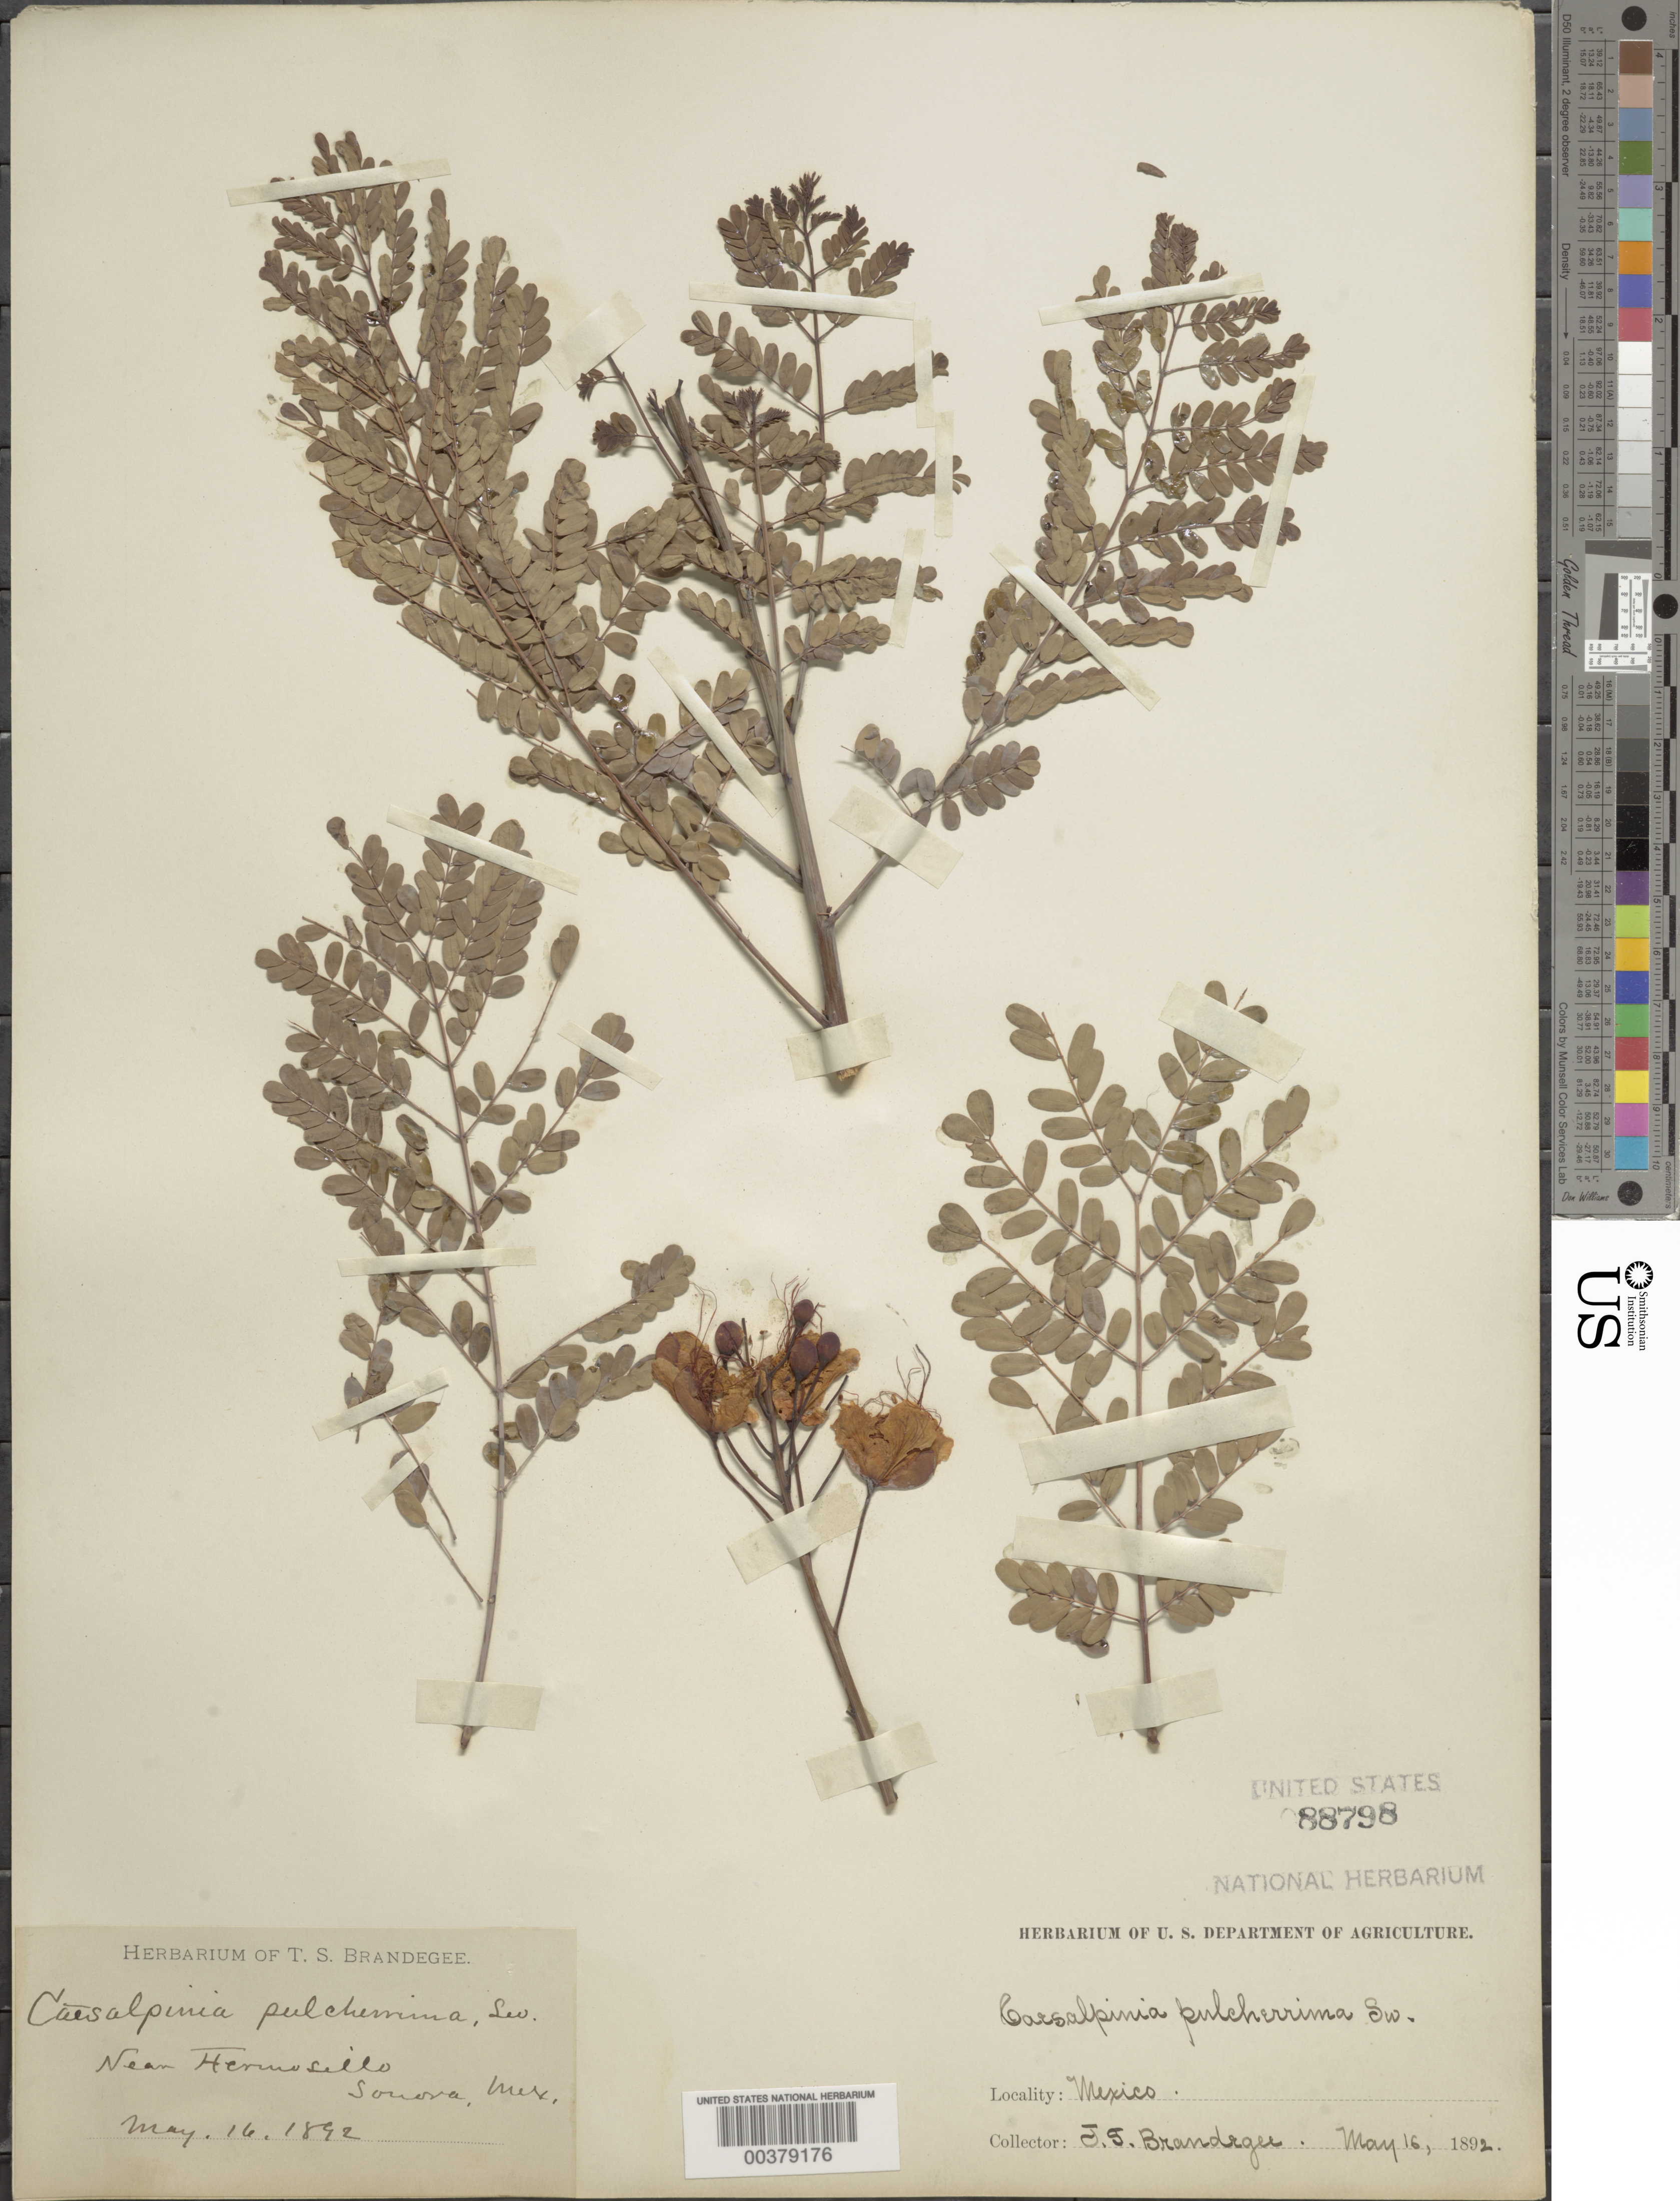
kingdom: Plantae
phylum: Tracheophyta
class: Magnoliopsida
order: Fabales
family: Fabaceae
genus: Caesalpinia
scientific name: Caesalpinia pulcherrima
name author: (L.) Sw.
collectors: T. S. Brandegee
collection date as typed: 16 May 1892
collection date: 1892-05-16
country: Mexico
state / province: Sonora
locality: Near Hermosillo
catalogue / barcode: US 88798